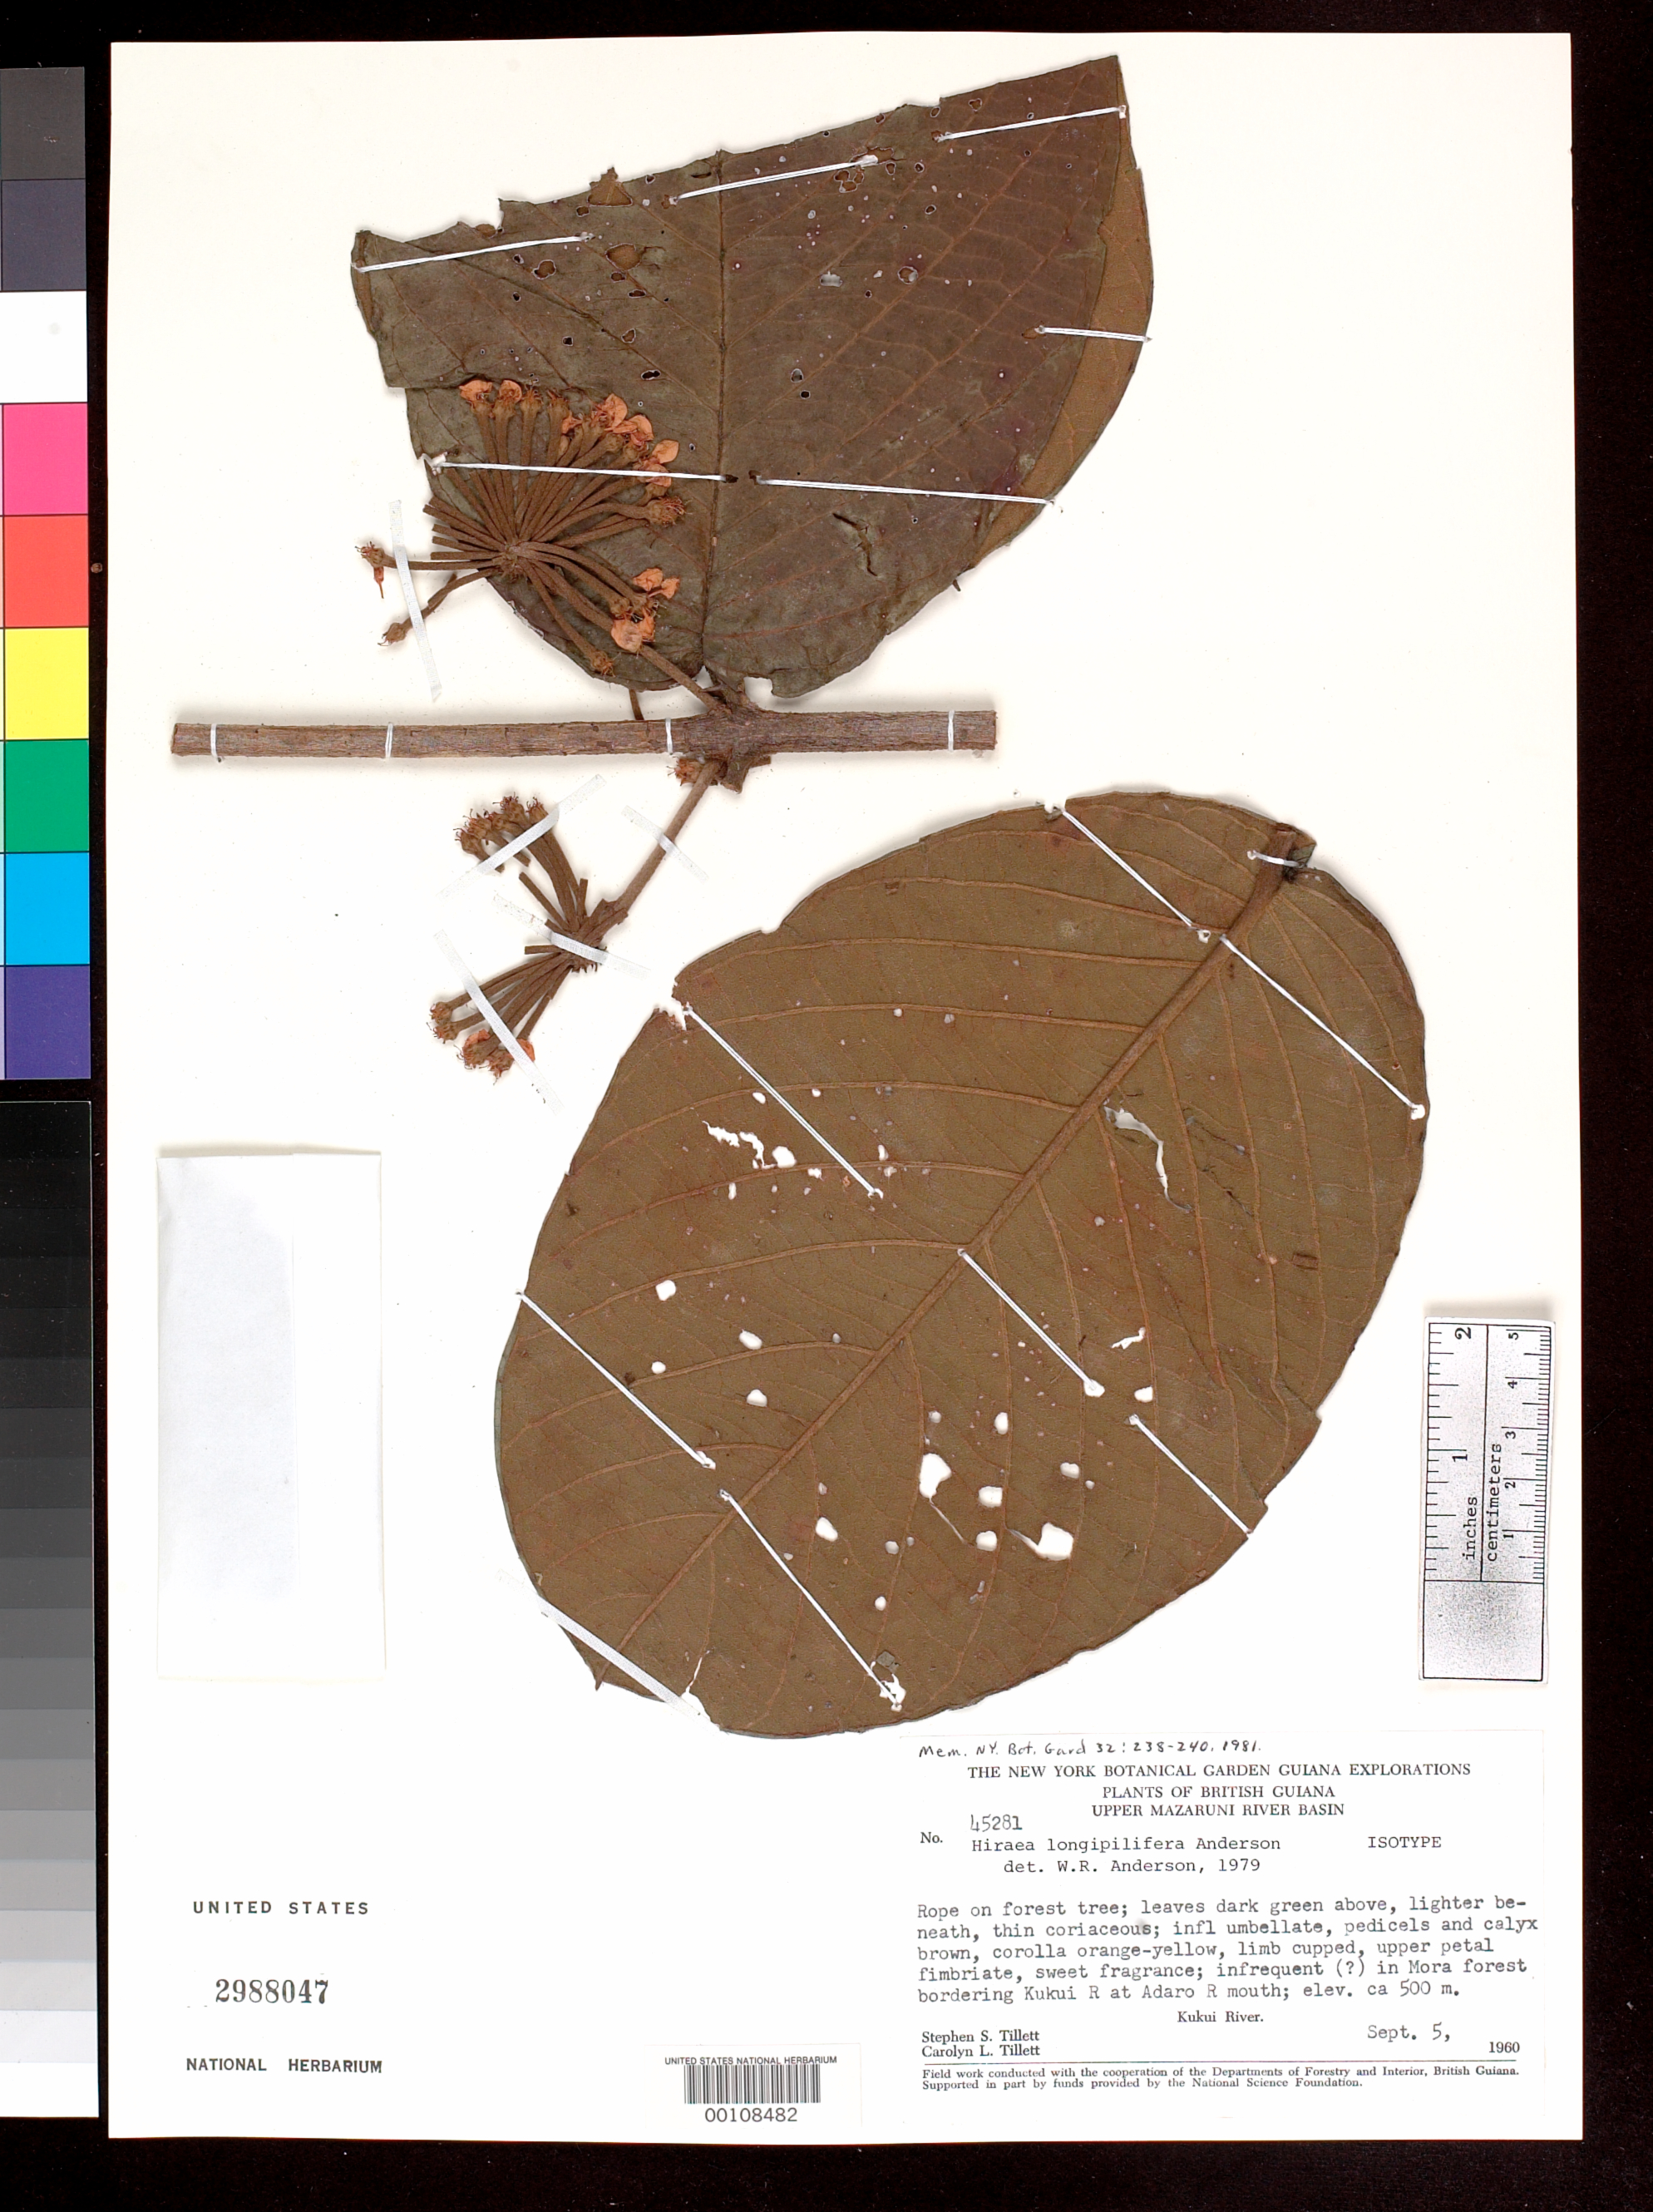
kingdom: Plantae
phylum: Tracheophyta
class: Magnoliopsida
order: Malpighiales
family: Malpighiaceae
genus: Hiraea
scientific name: Hiraea longipilifera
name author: W.R. Anderson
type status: Isotype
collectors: S. S. Tillett & C. L. Tillett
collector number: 45281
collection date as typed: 05 Sep 1960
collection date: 1960-09-05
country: Guyana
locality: In Mori Forest bordering Kukui R. at Adaro R. mouth.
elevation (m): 500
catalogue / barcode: US 2988047